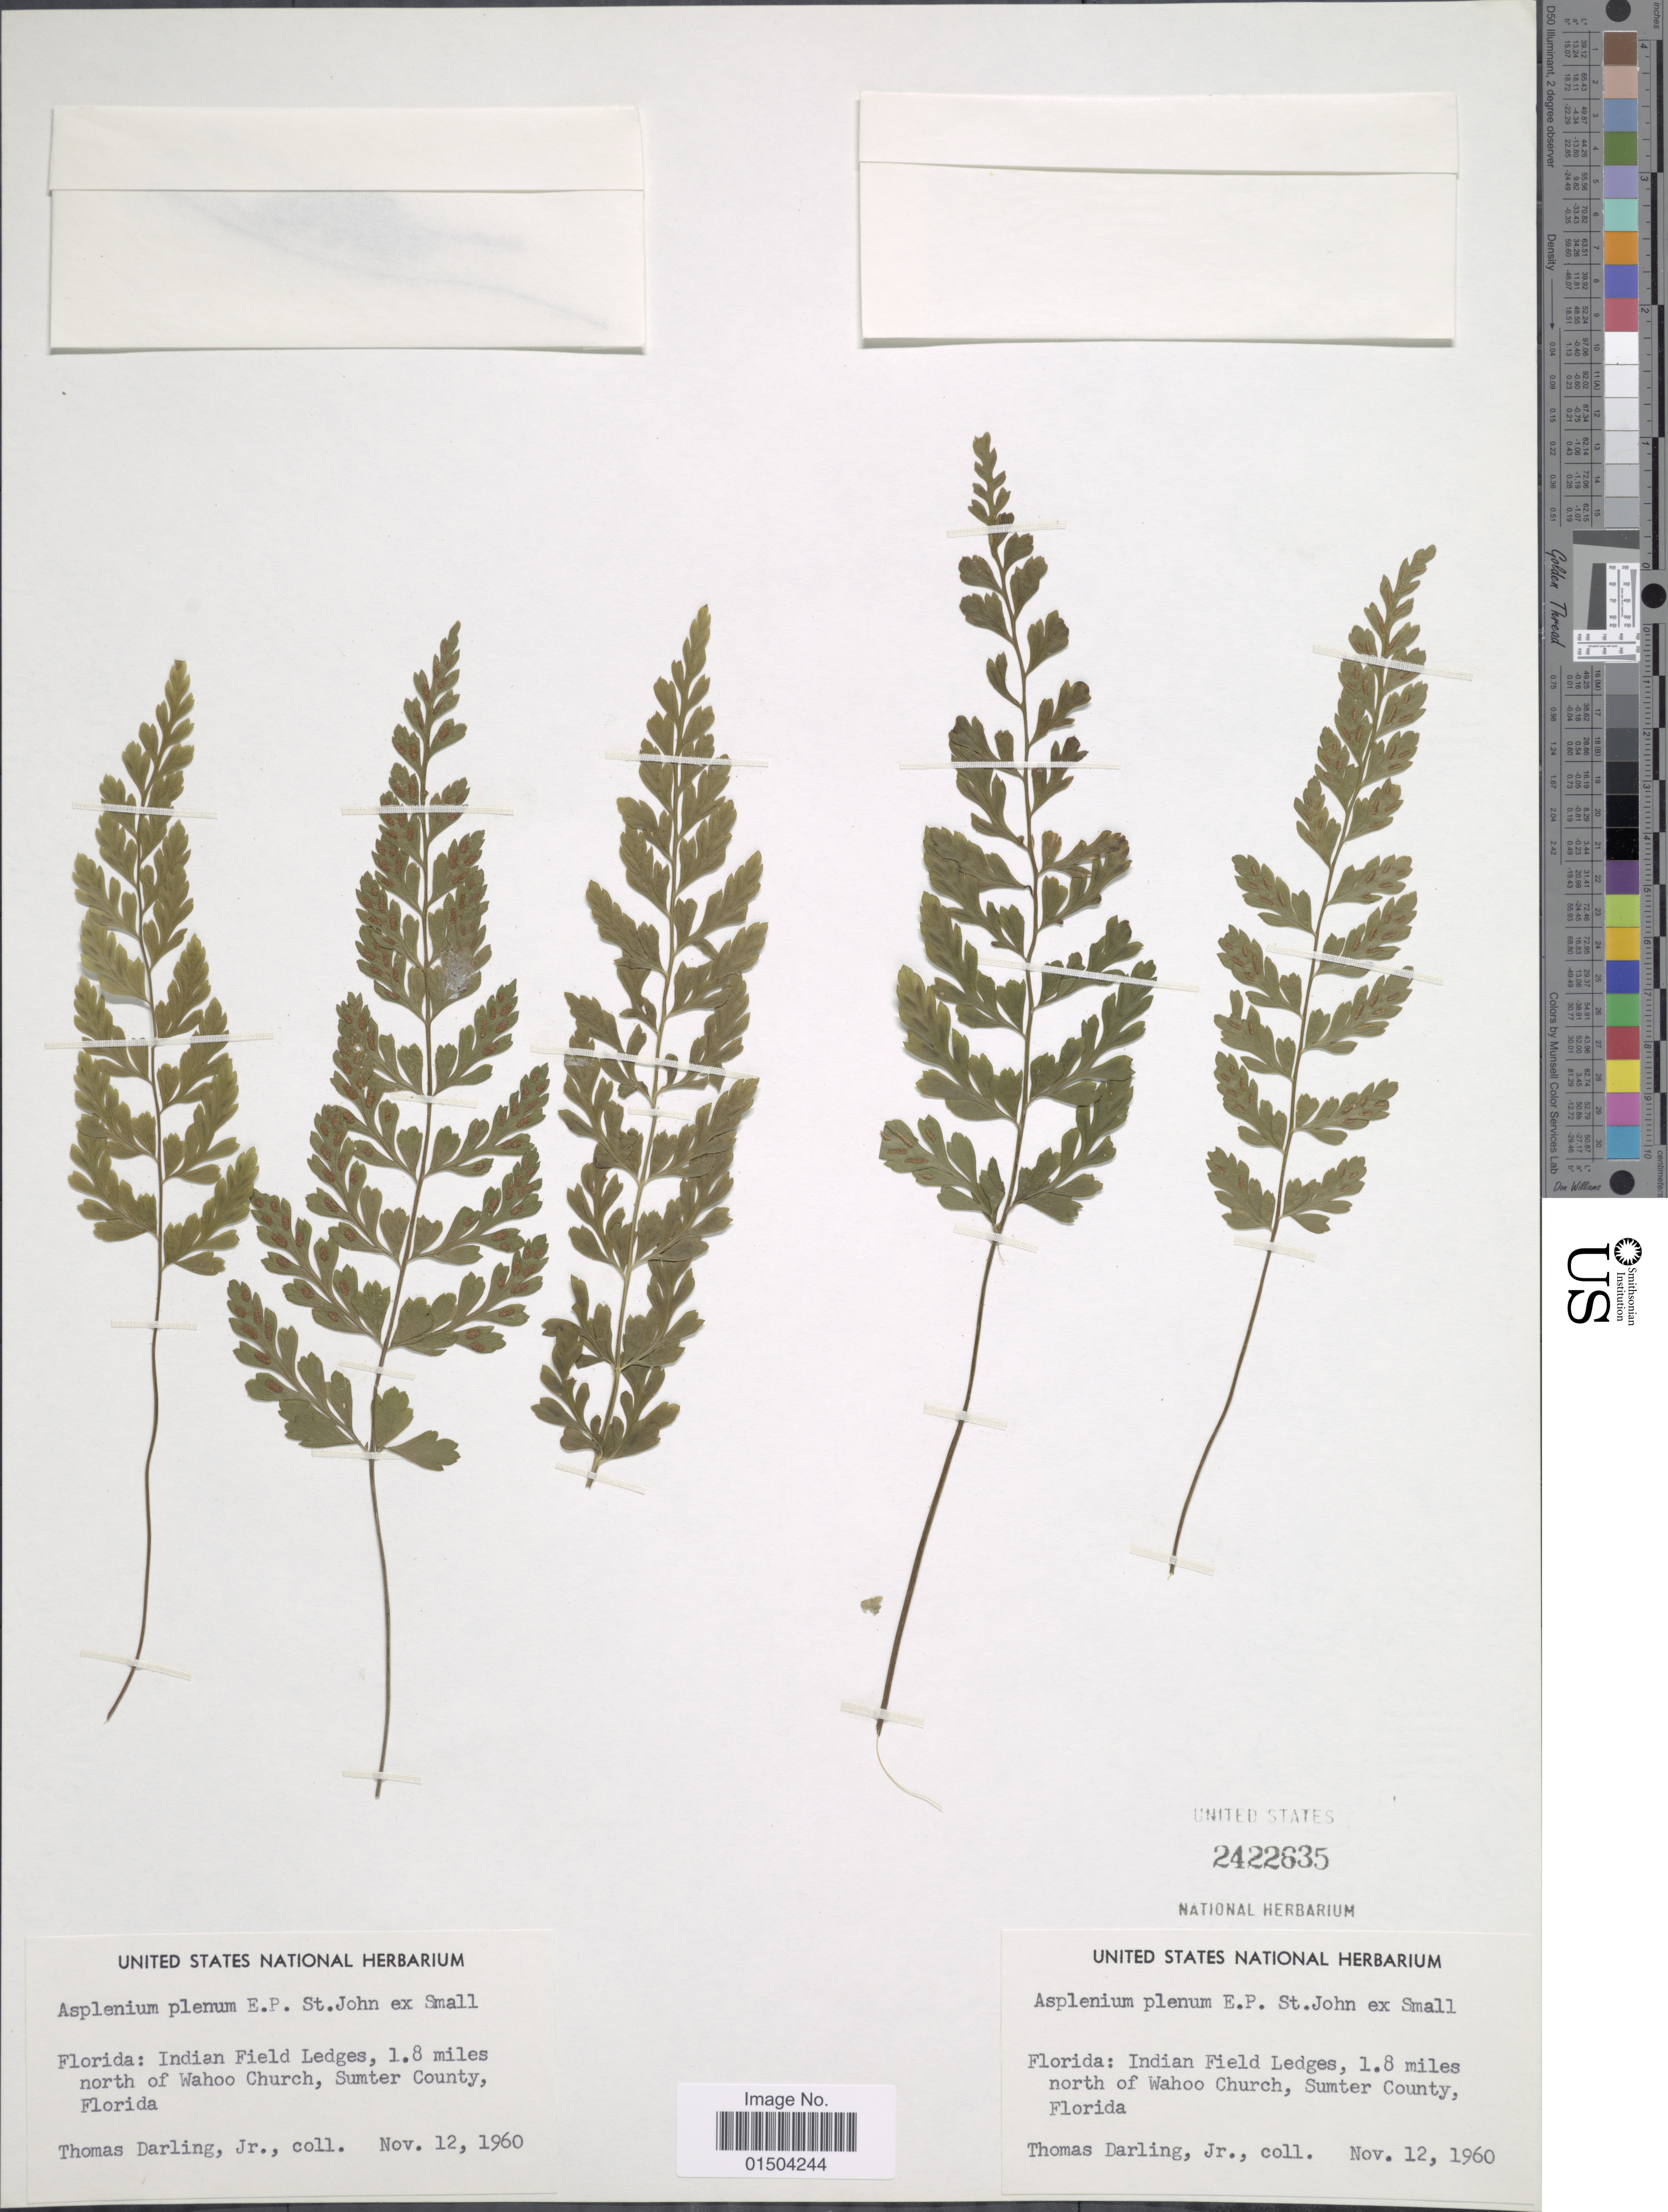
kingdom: Plantae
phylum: Tracheophyta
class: Polypodiopsida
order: Polypodiales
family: Aspleniaceae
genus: Asplenium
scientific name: Asplenium plenum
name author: E.P. St. John ex Small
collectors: T. Darling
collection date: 1960-11-12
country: United States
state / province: Florida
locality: Indian Field Ledges, 1.8 miles north of Wahoo Church, Sumter County.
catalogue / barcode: US 2422635